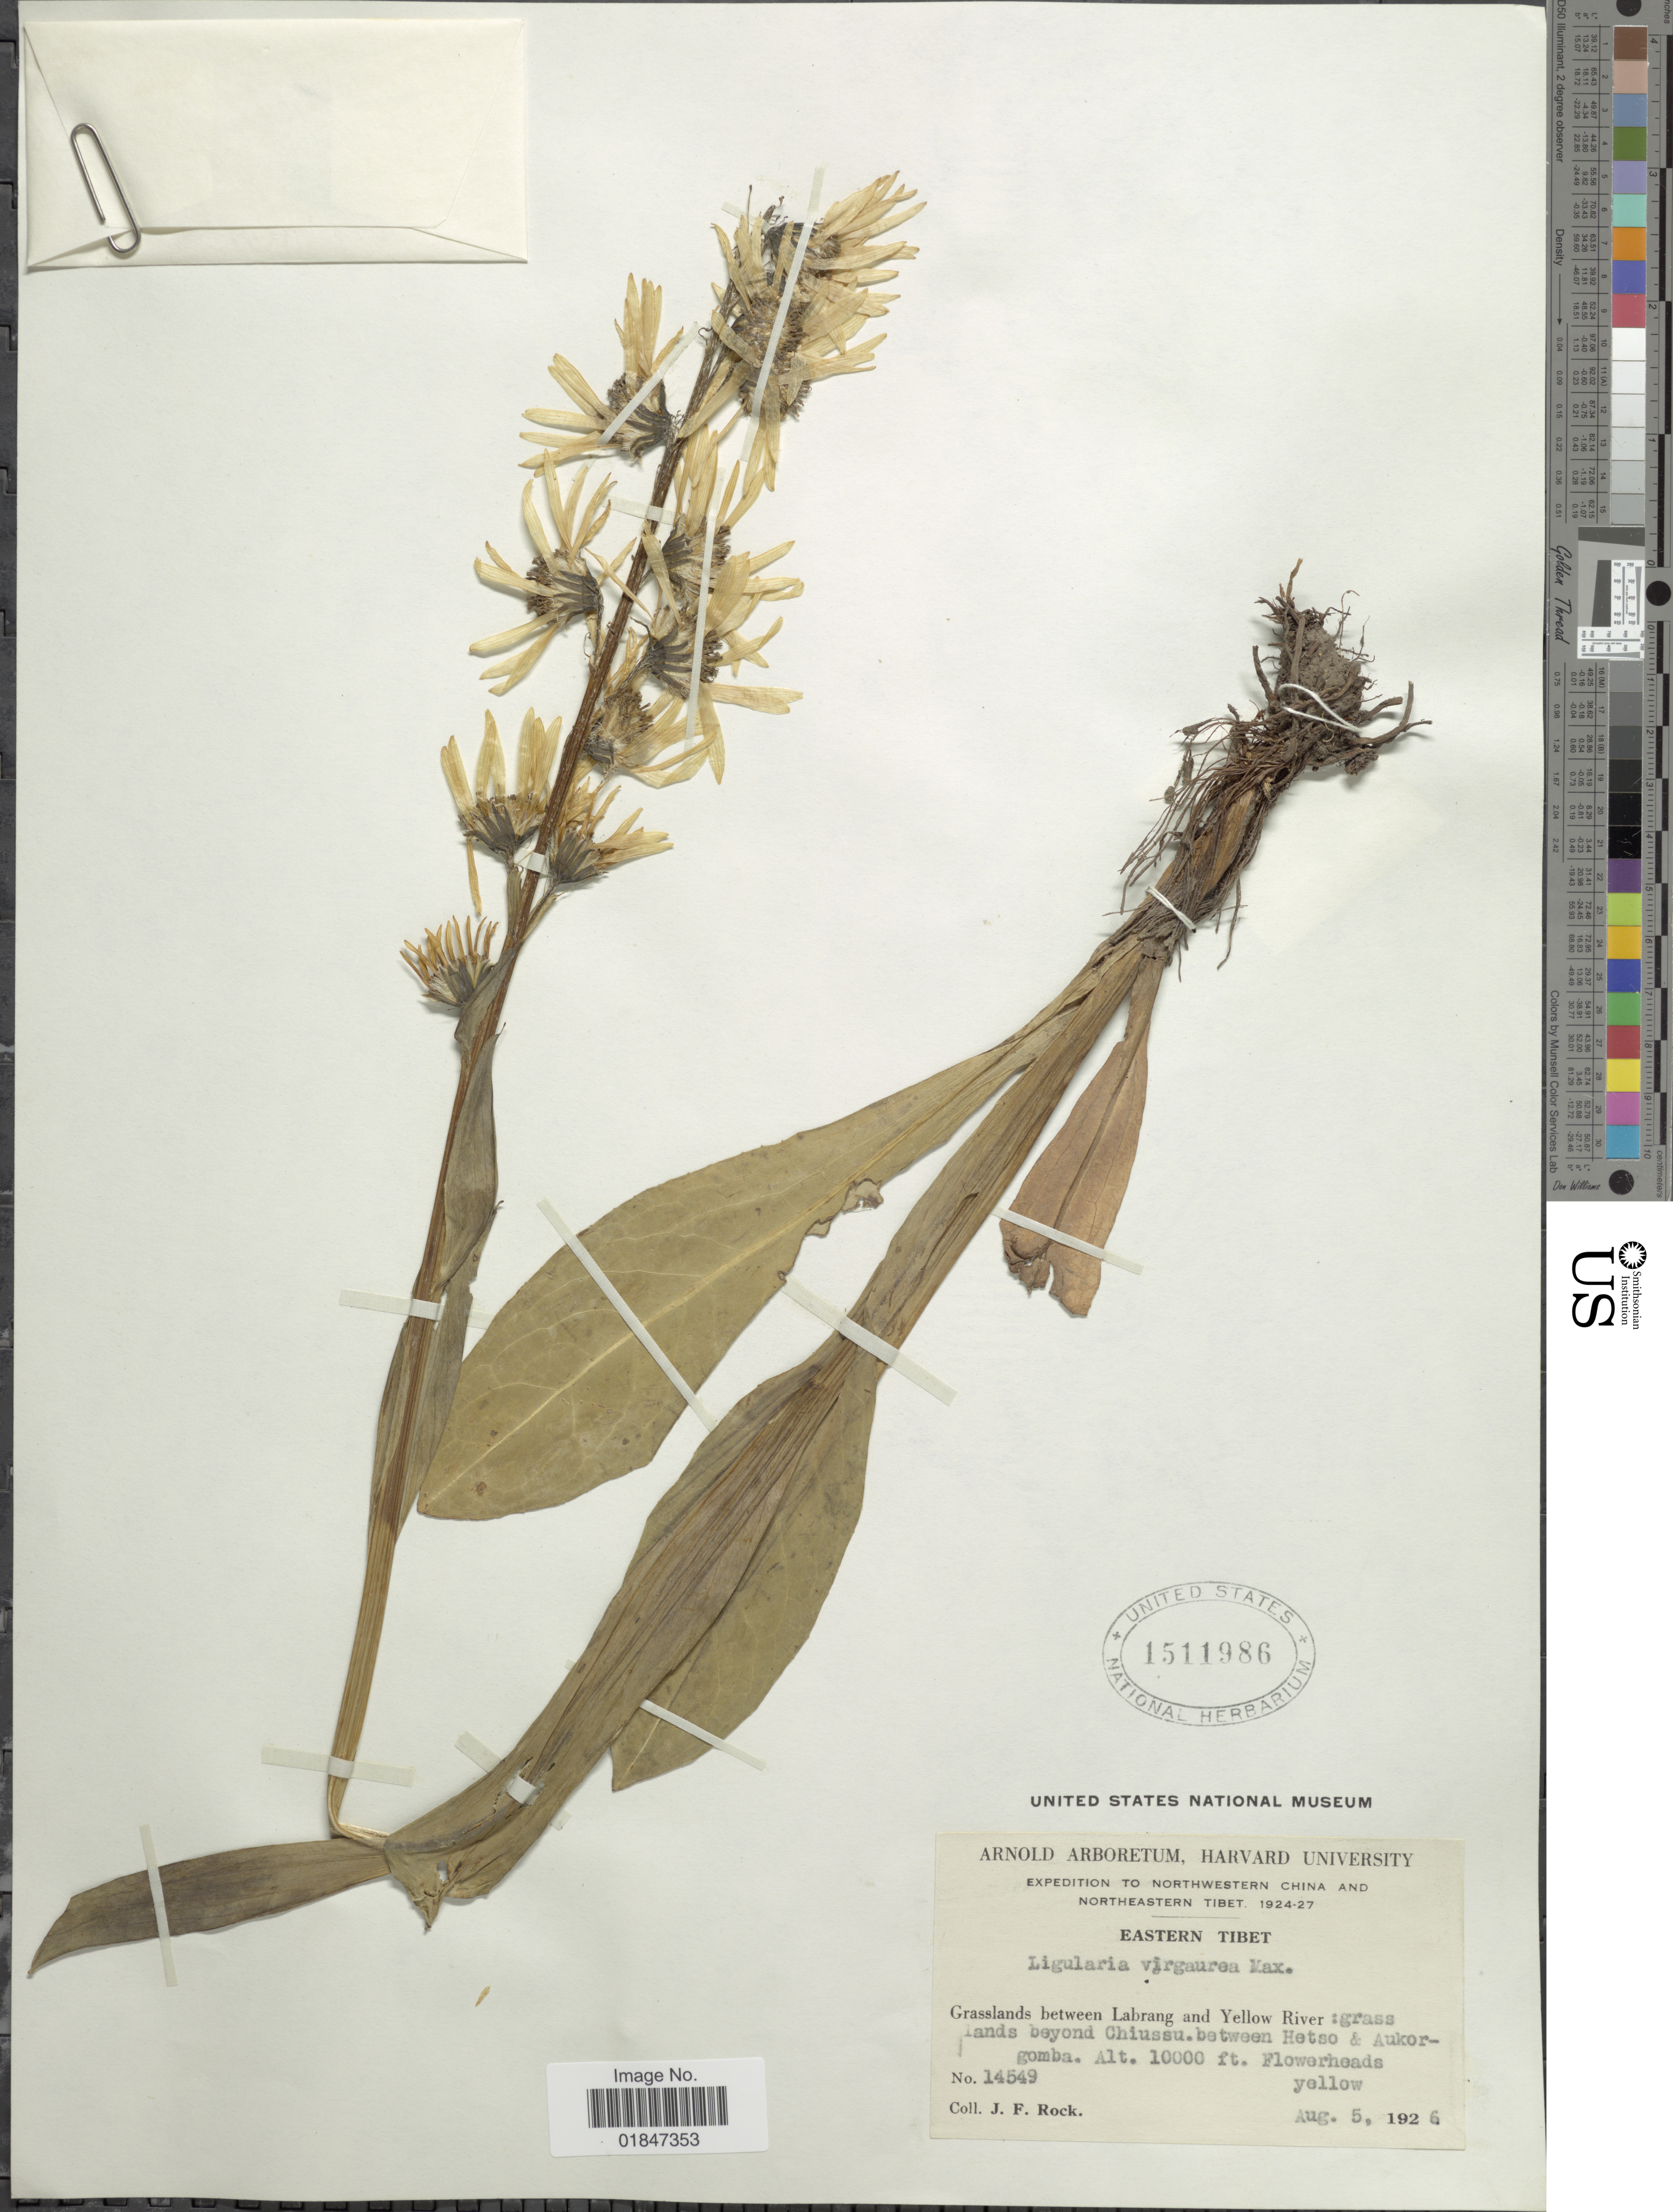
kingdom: Plantae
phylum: Tracheophyta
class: Magnoliopsida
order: Asterales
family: Asteraceae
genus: Ligularia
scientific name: Ligularia virgaurea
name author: (Maxim.) Mattf. ex Rehder & Kobuski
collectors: J. Rock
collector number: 14549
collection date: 1926-08-05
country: China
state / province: Xizang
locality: Northwestern China and Northeastern Tibet, Eastern Tibet, Grasslands between Labrang and Yellow River: Grasslands beyond Chiussi, between Hetso & Aukorgomba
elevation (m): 3048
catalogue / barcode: US 1511986